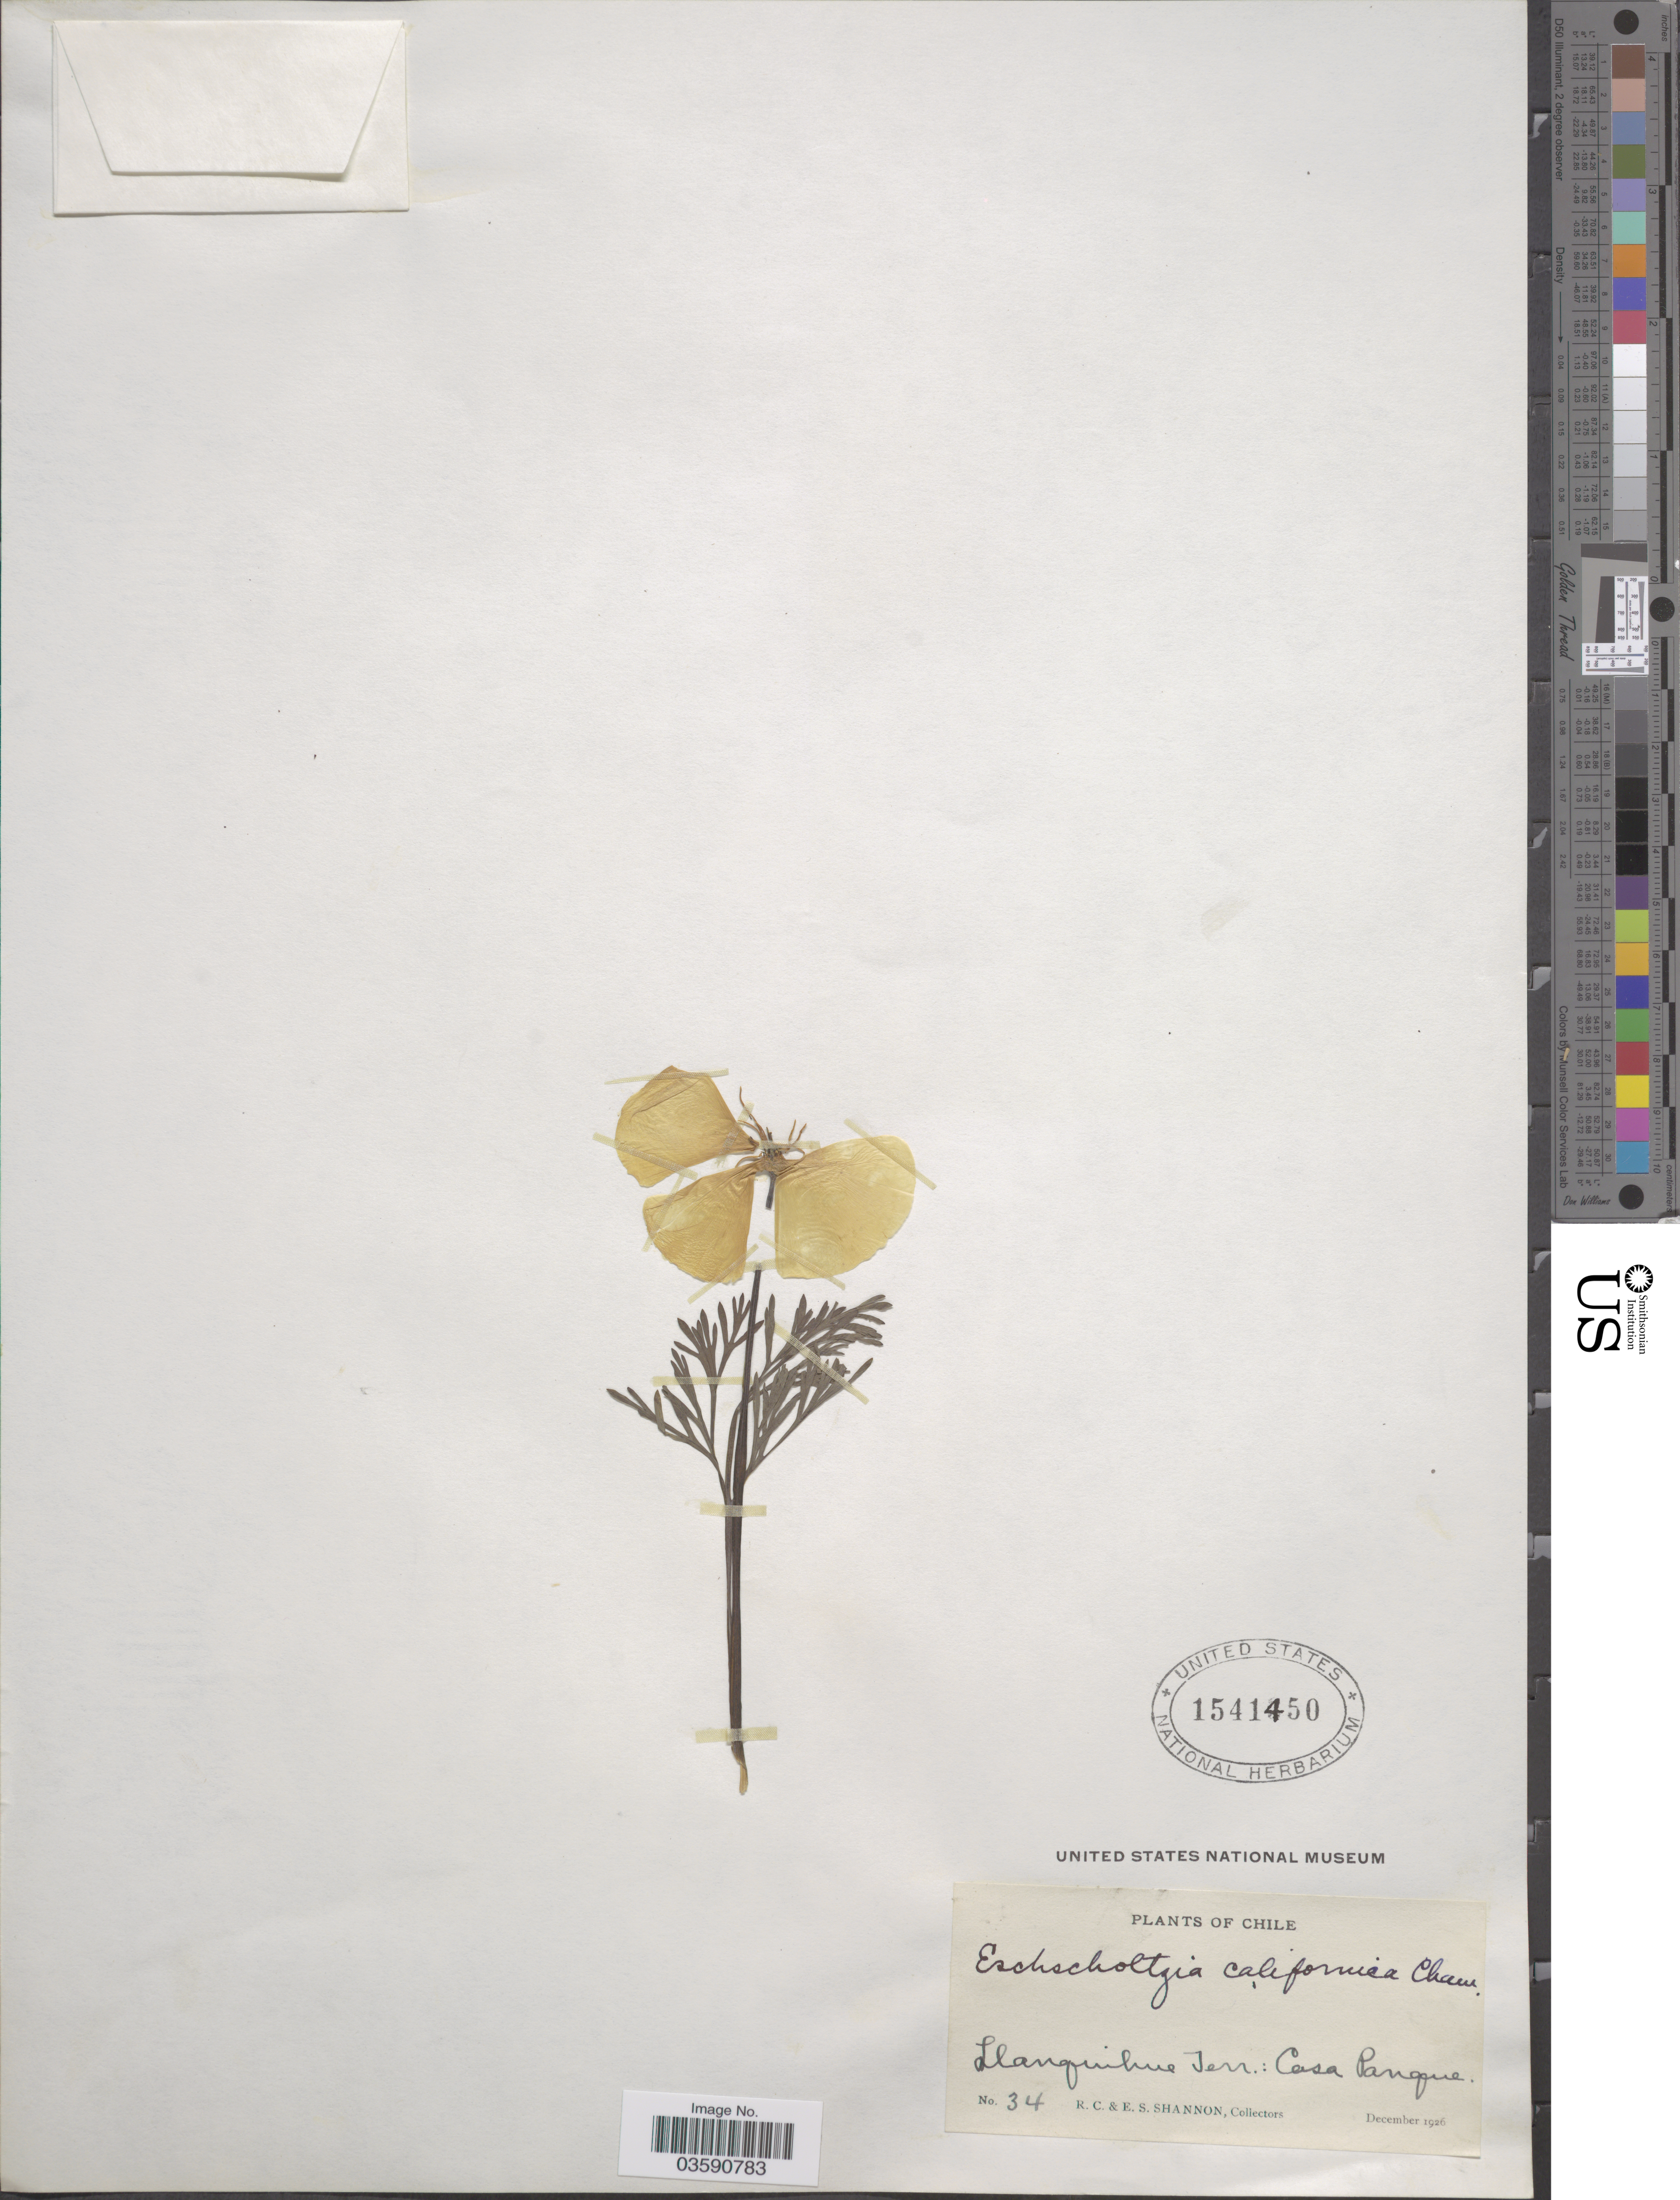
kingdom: Plantae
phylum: Tracheophyta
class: Magnoliopsida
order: Ranunculales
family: Papaveraceae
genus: Eschscholzia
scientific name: Eschscholzia californica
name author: Cham.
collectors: R. Shannon & E. Shannon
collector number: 34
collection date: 1926-12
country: Chile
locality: Llanguihue Terr.: Casa Pangue.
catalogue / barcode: US 1541450